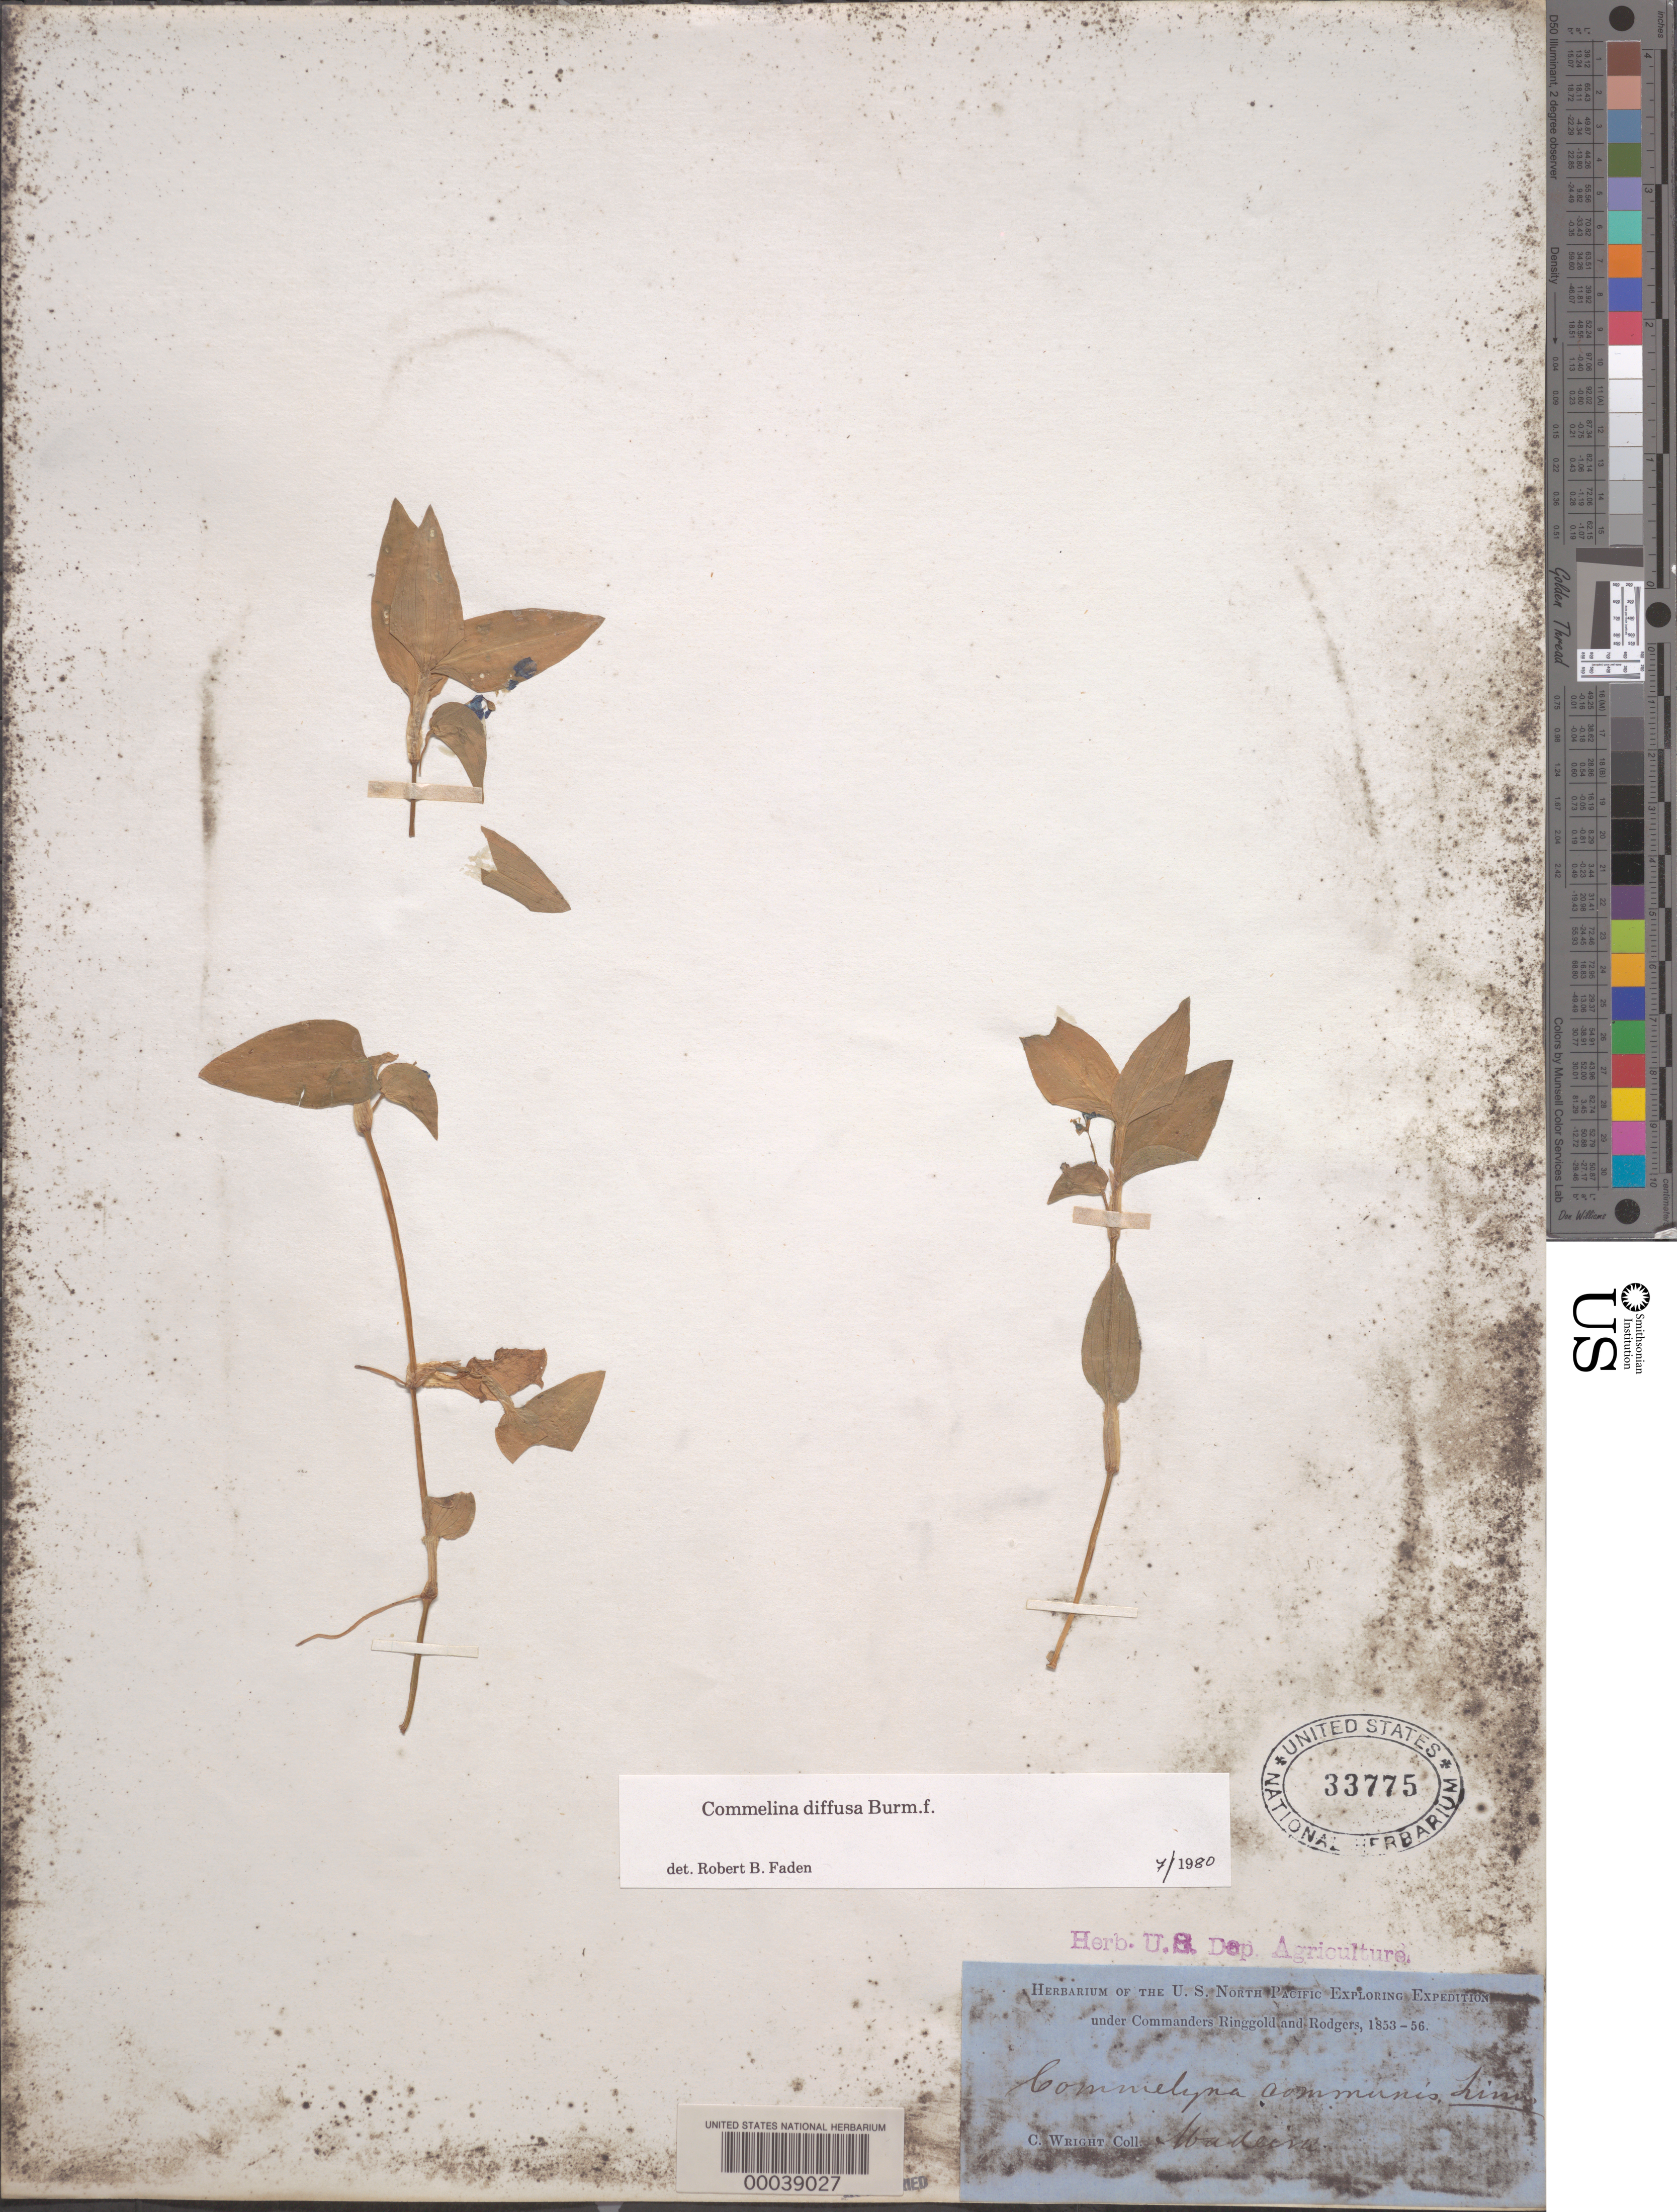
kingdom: Plantae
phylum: Tracheophyta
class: Liliopsida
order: Commelinales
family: Commelinaceae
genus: Commelina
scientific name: Commelina diffusa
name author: Burm. f.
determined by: Faden, Robert B., (US), Smithsonian Institution - National Museum of Natural History (UNITED STATES)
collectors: C. Wright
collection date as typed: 1853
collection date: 1853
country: Portugal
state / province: Madeira (Aut. Reg.)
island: Madeira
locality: Funchal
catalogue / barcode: US 33775